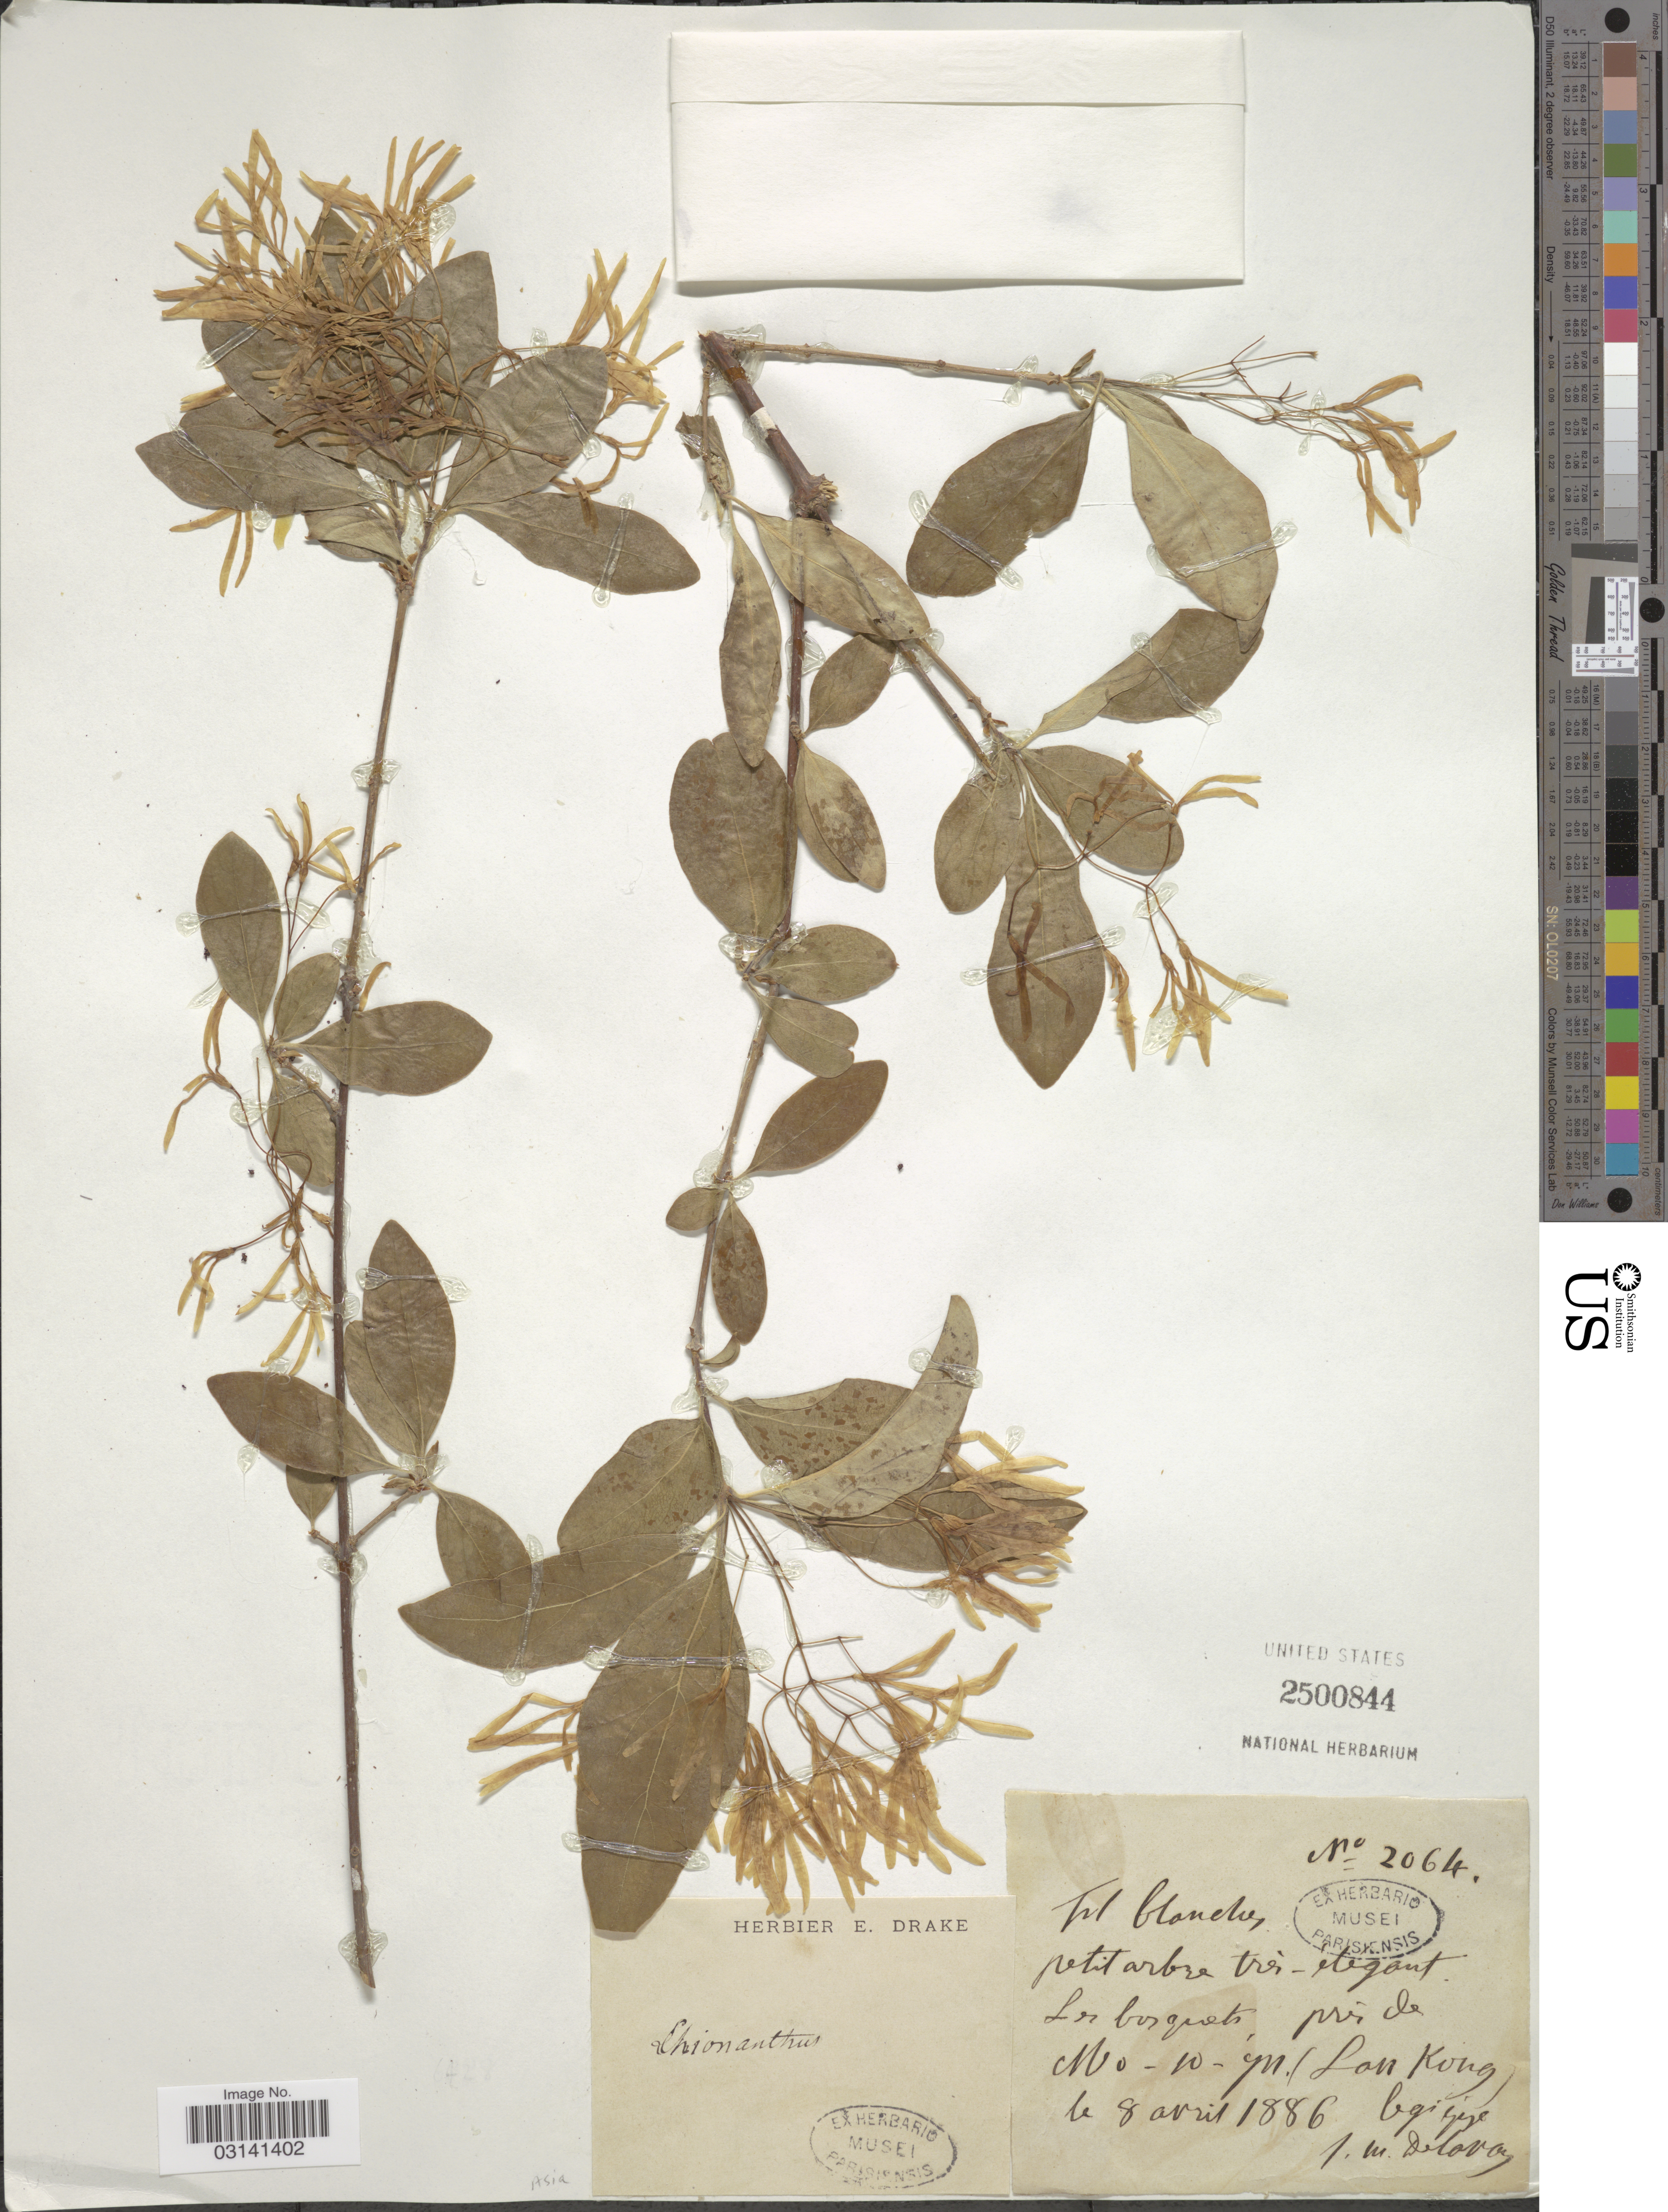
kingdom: Plantae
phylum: Tracheophyta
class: Magnoliopsida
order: Lamiales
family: Oleaceae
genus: Chionanthus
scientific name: Chionanthus sp.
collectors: J. Delavay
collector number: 2064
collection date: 1886-04-08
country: China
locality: Prés de Mo-to-yn. [interpreted](Lau Kong).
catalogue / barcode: US 2500844